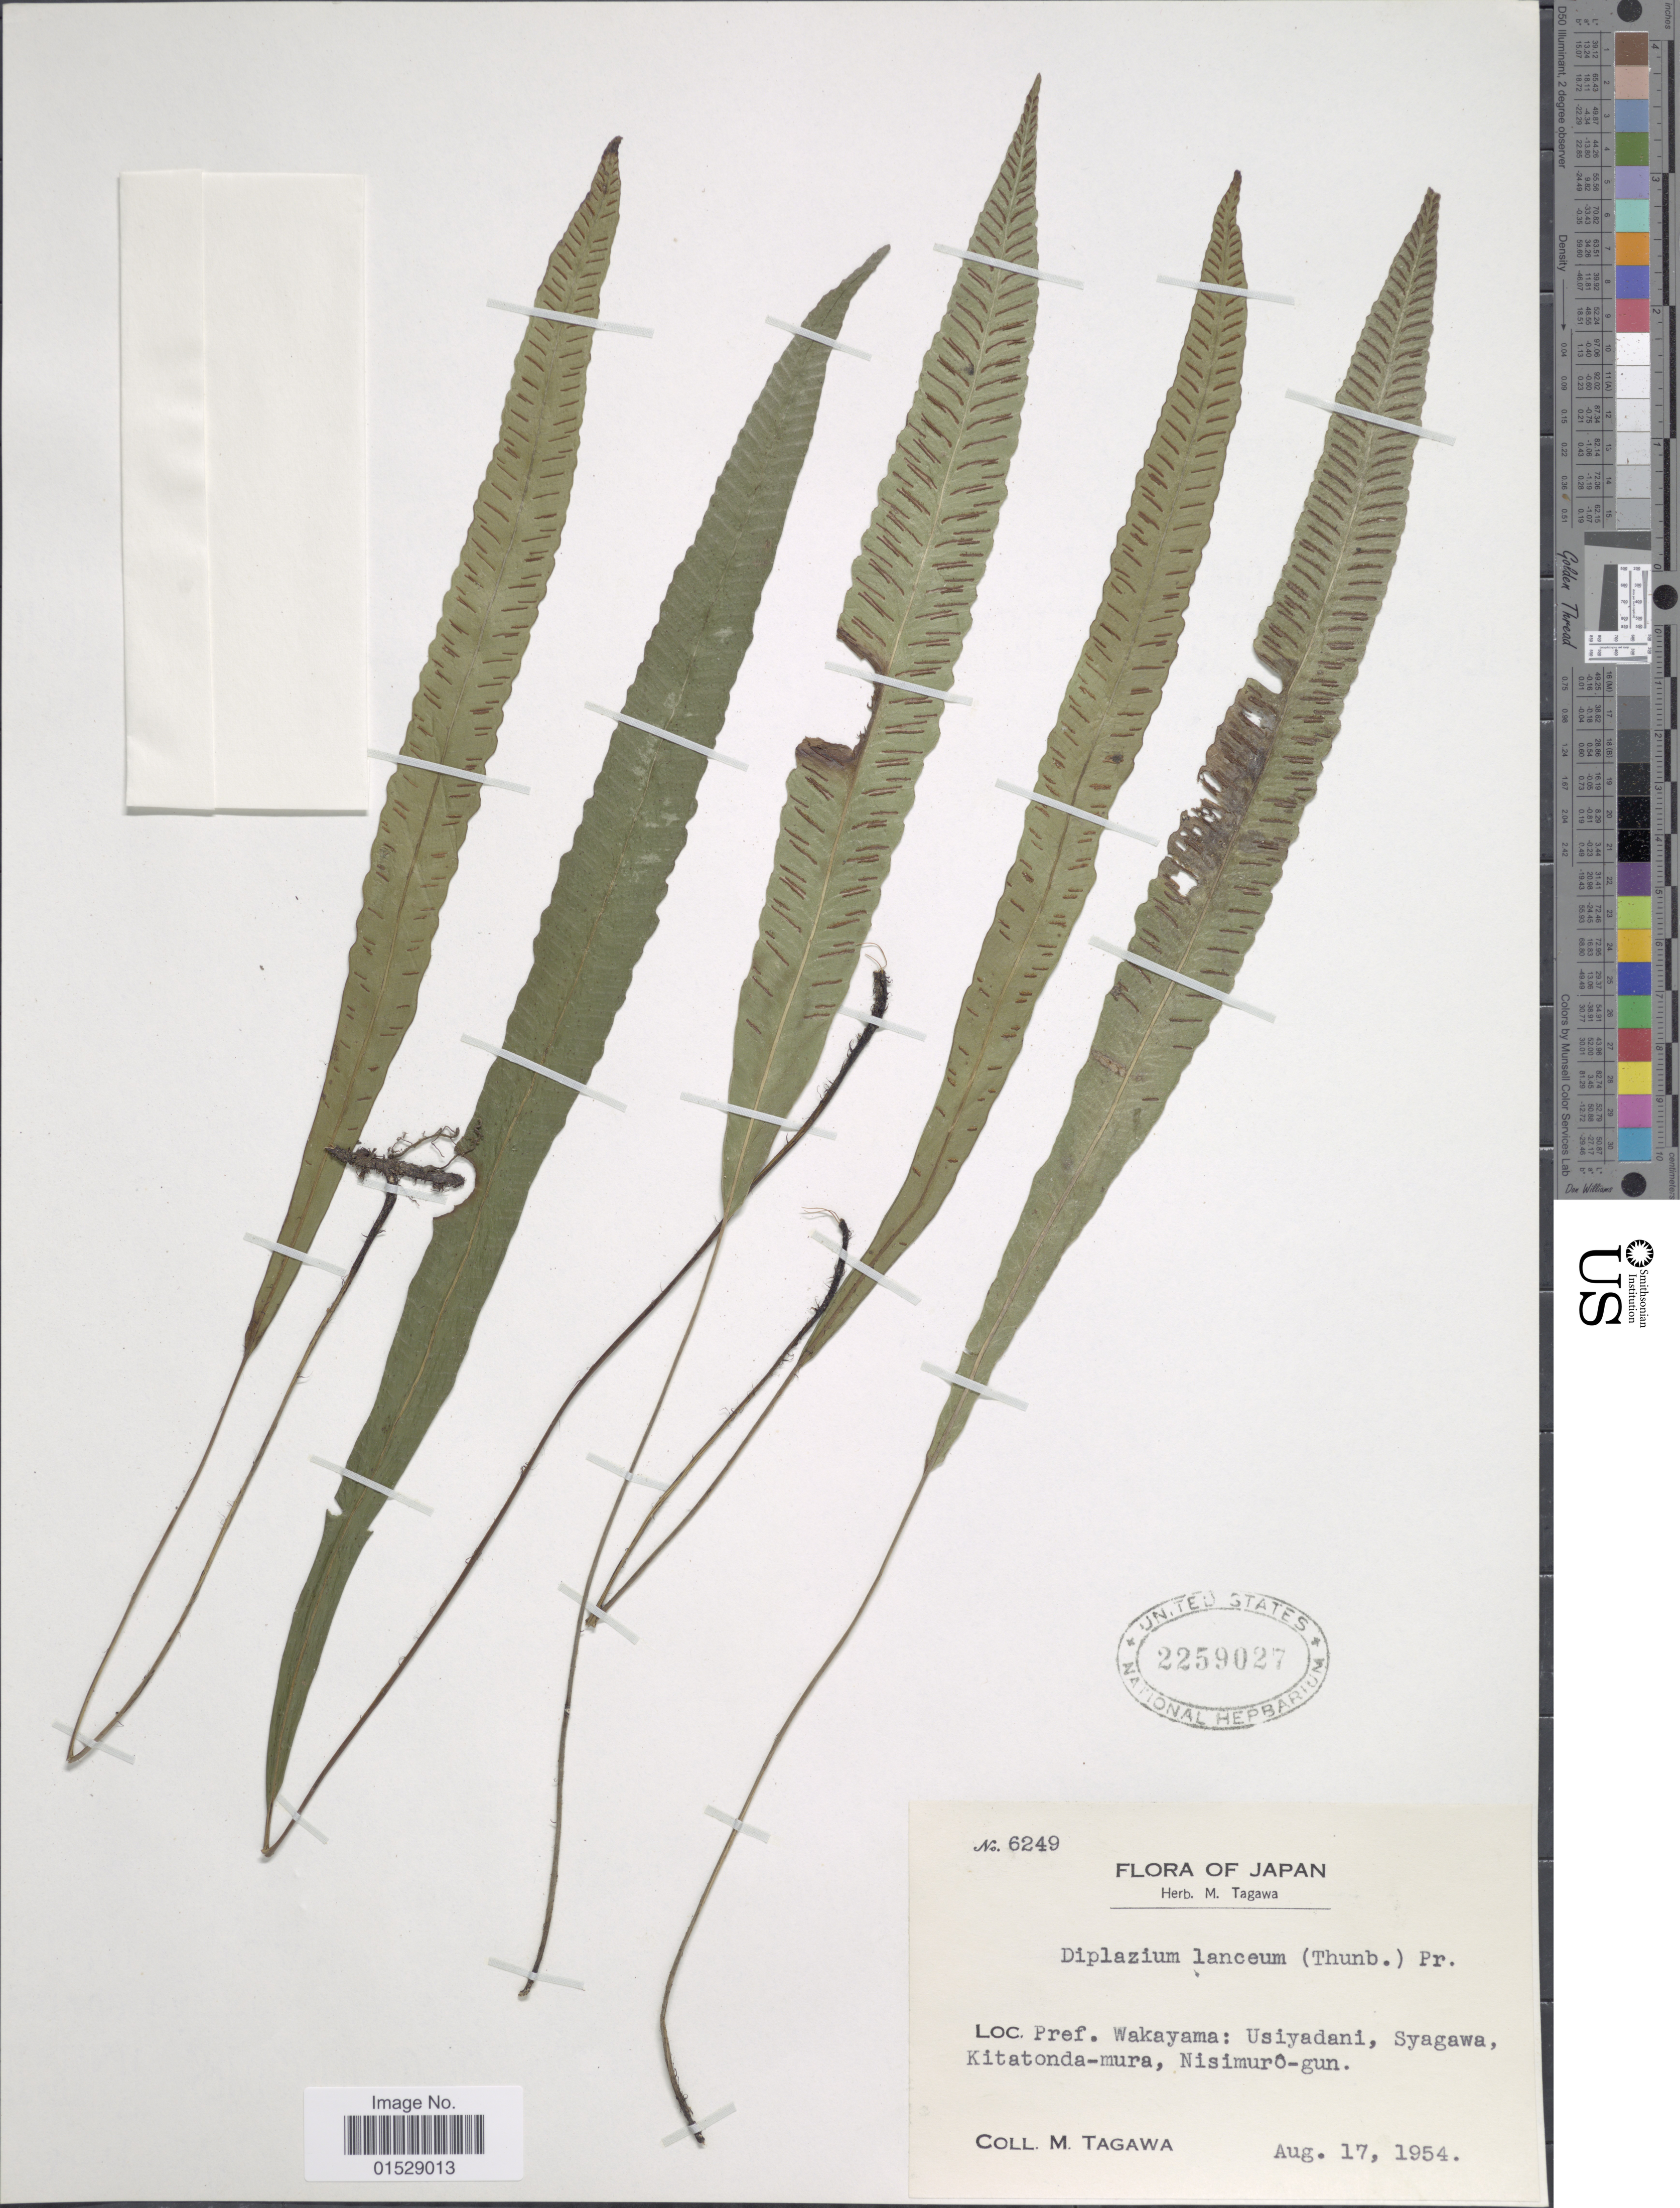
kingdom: Plantae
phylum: Tracheophyta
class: Polypodiopsida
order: Polypodiales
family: Athyriaceae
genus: Deparia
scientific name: Deparia lancea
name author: (Thunb.) Fraser-Jenk.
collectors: M. Tagawa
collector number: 6249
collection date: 1954-08-17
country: Japan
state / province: Wakayama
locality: Pref. Wakayama: Usiyadani, Syagawa, Kitatonda-mura, Nisimuro-gun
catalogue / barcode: US 2259027